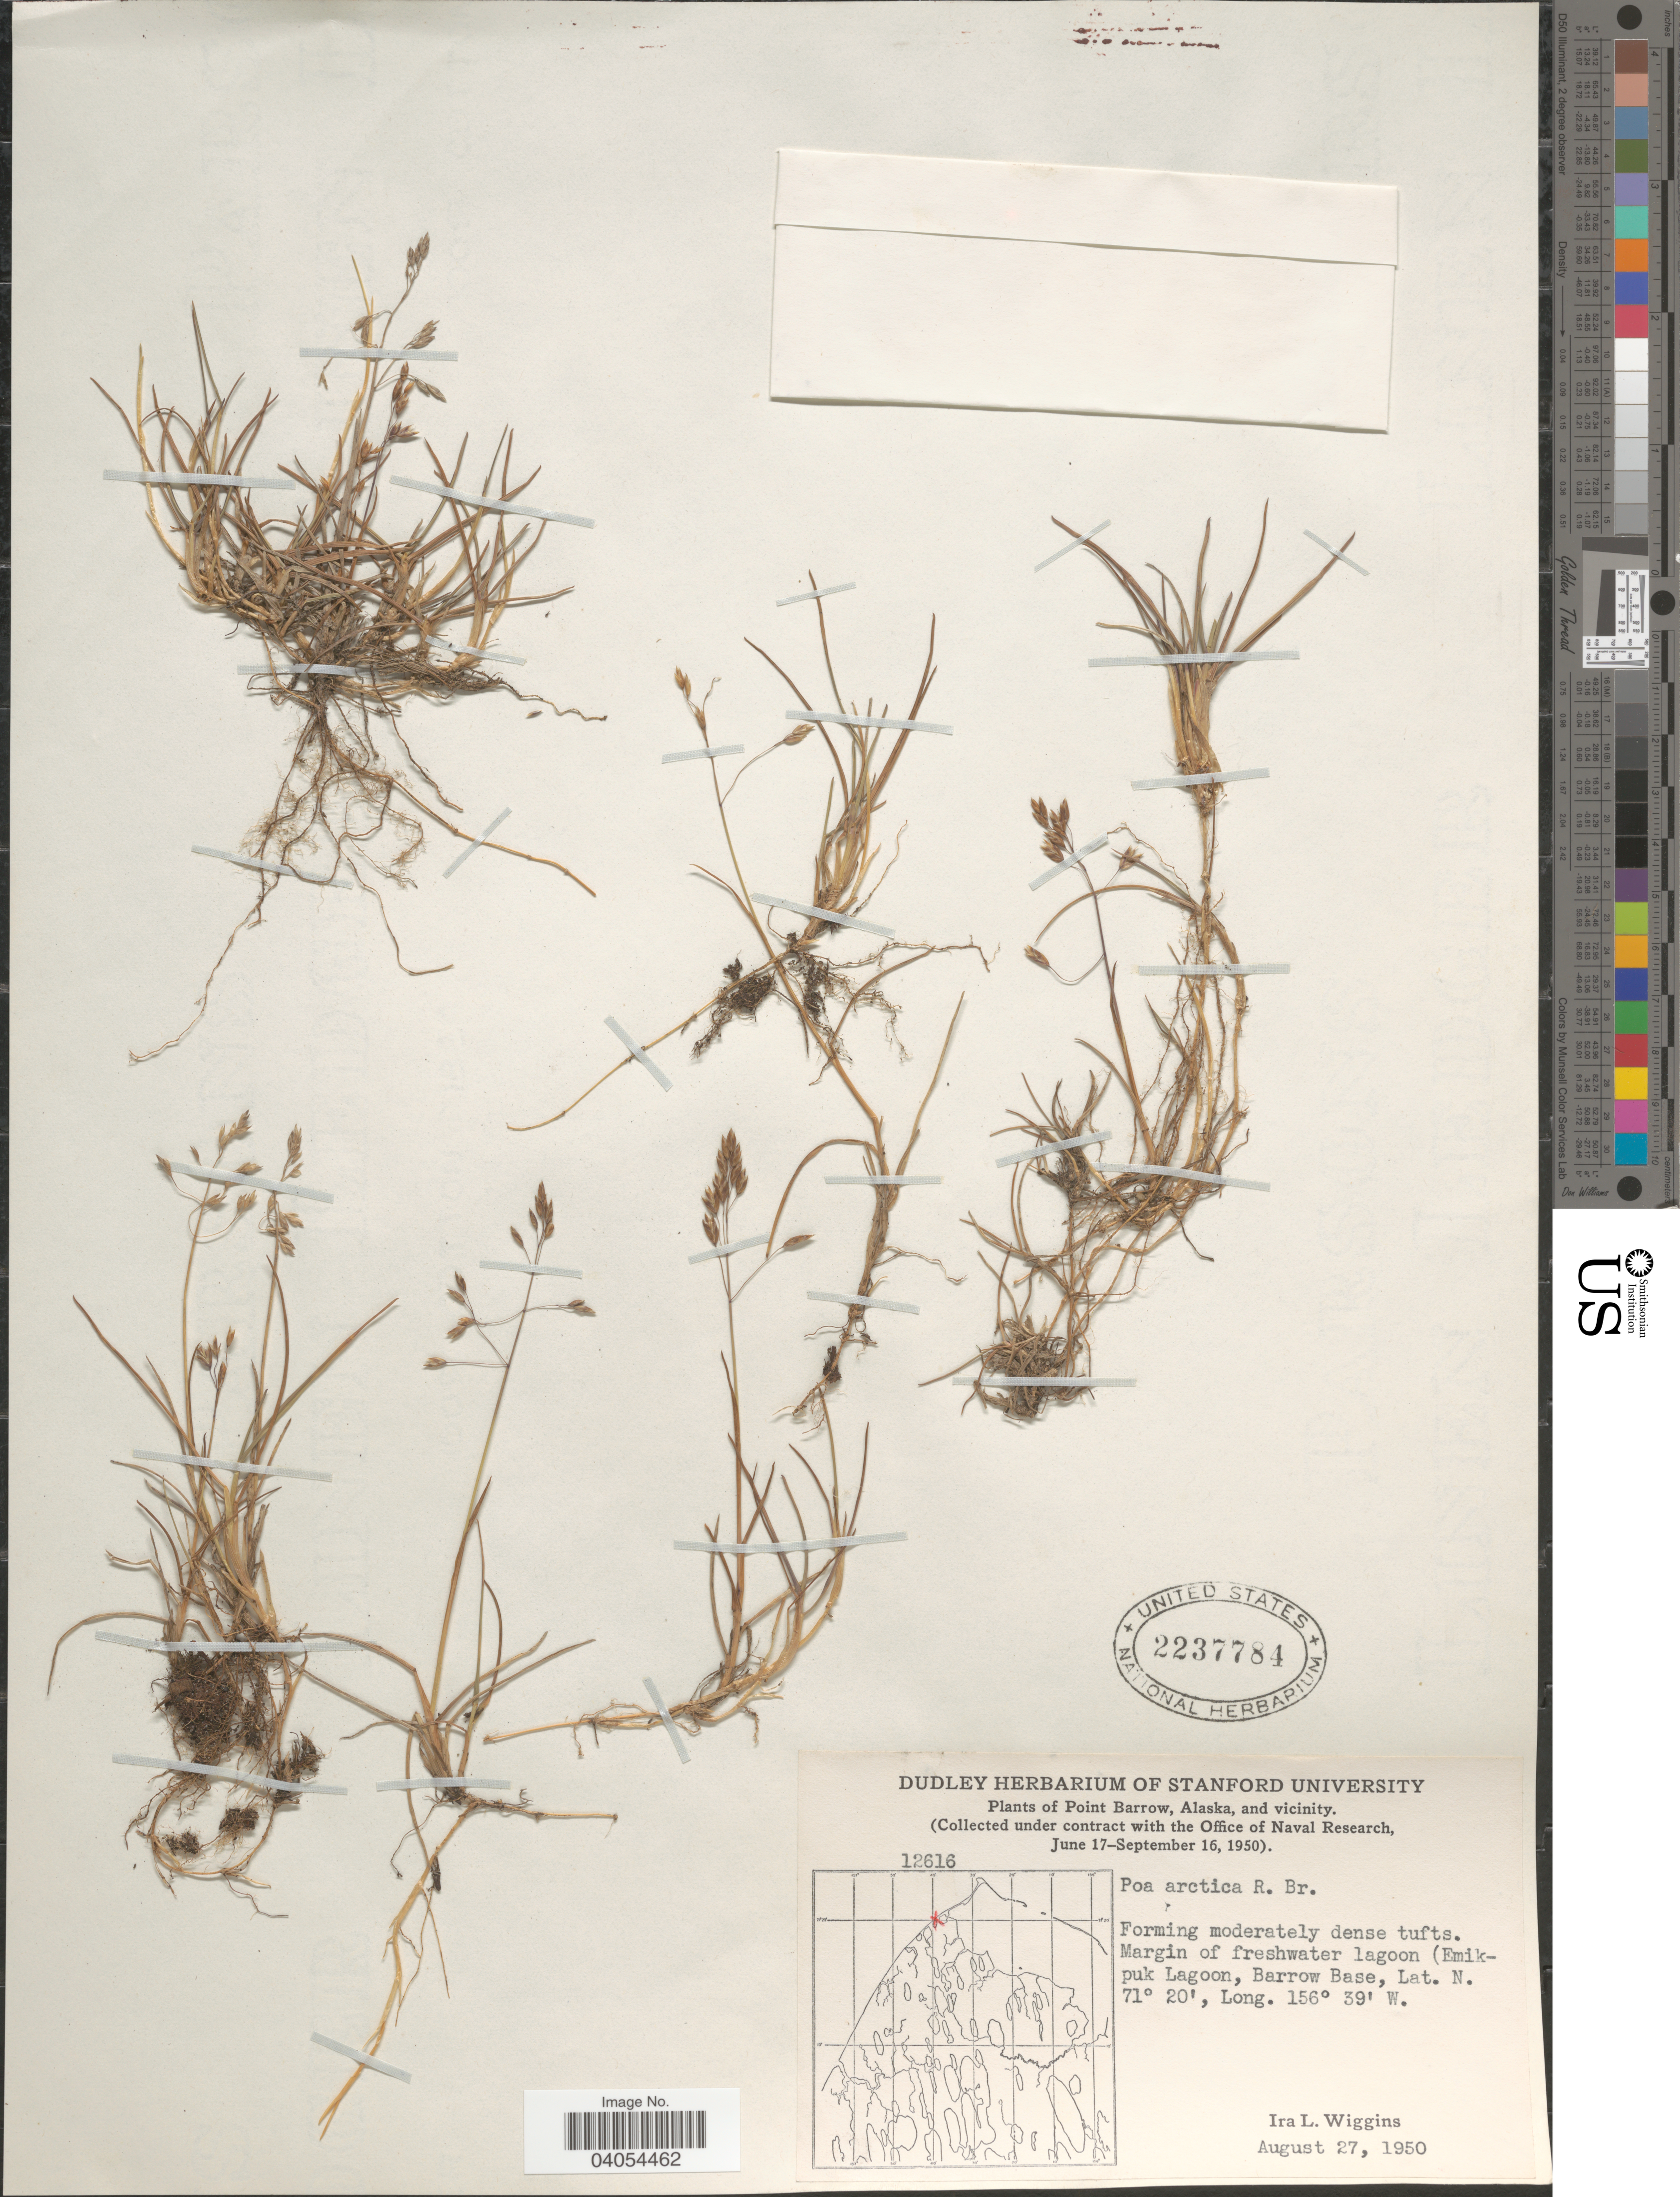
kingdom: Plantae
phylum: Tracheophyta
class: Liliopsida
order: Poales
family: Poaceae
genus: Poa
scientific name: Poa arctica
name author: R. Br.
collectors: I. L. Wiggins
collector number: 12616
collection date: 1950-08-27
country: United States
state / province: Alaska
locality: Point Barrow, Alaska, and vicinity. Margin of freshwater lagoon (Emik-puk Lagoon, Barrow Base.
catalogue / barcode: US 2237784